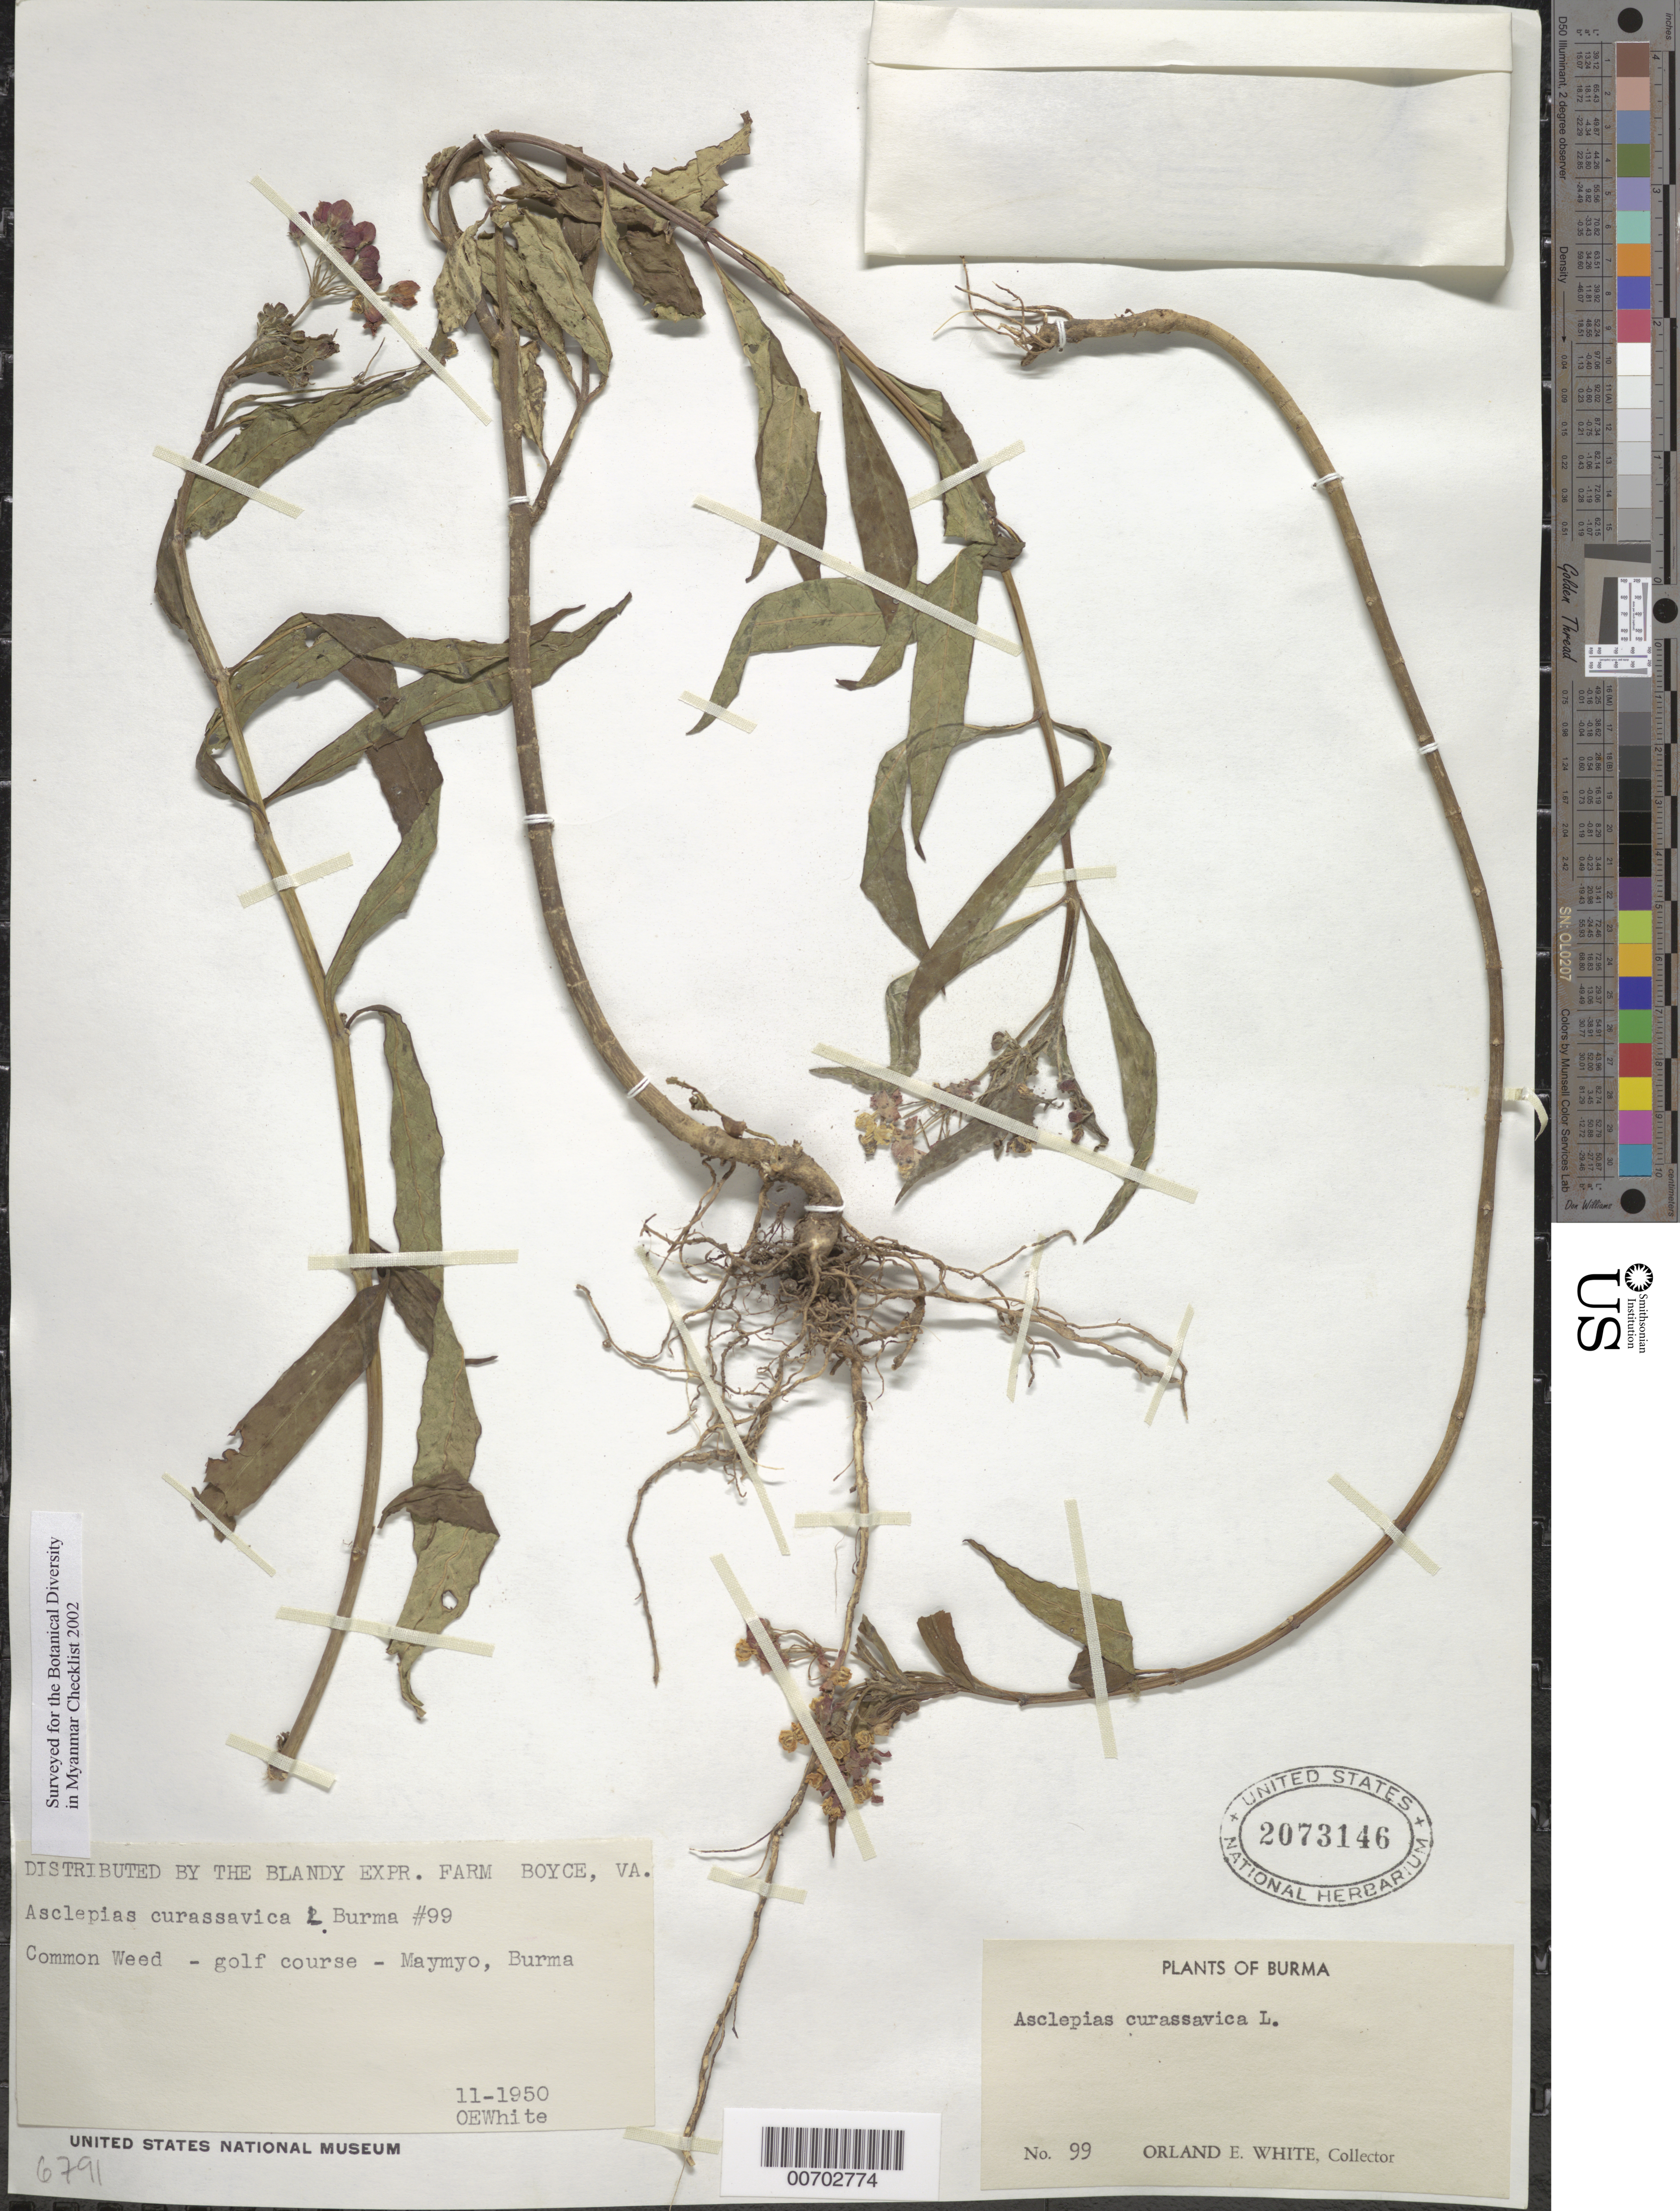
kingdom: Plantae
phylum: Tracheophyta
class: Magnoliopsida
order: Gentianales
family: Apocynaceae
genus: Asclepias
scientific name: Asclepias curassavica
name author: L.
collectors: O. E. White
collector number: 99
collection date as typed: Nov 1950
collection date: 1950-11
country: Myanmar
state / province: Mandalay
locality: Maymo, on golf course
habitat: On golf course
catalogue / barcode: US 2073146